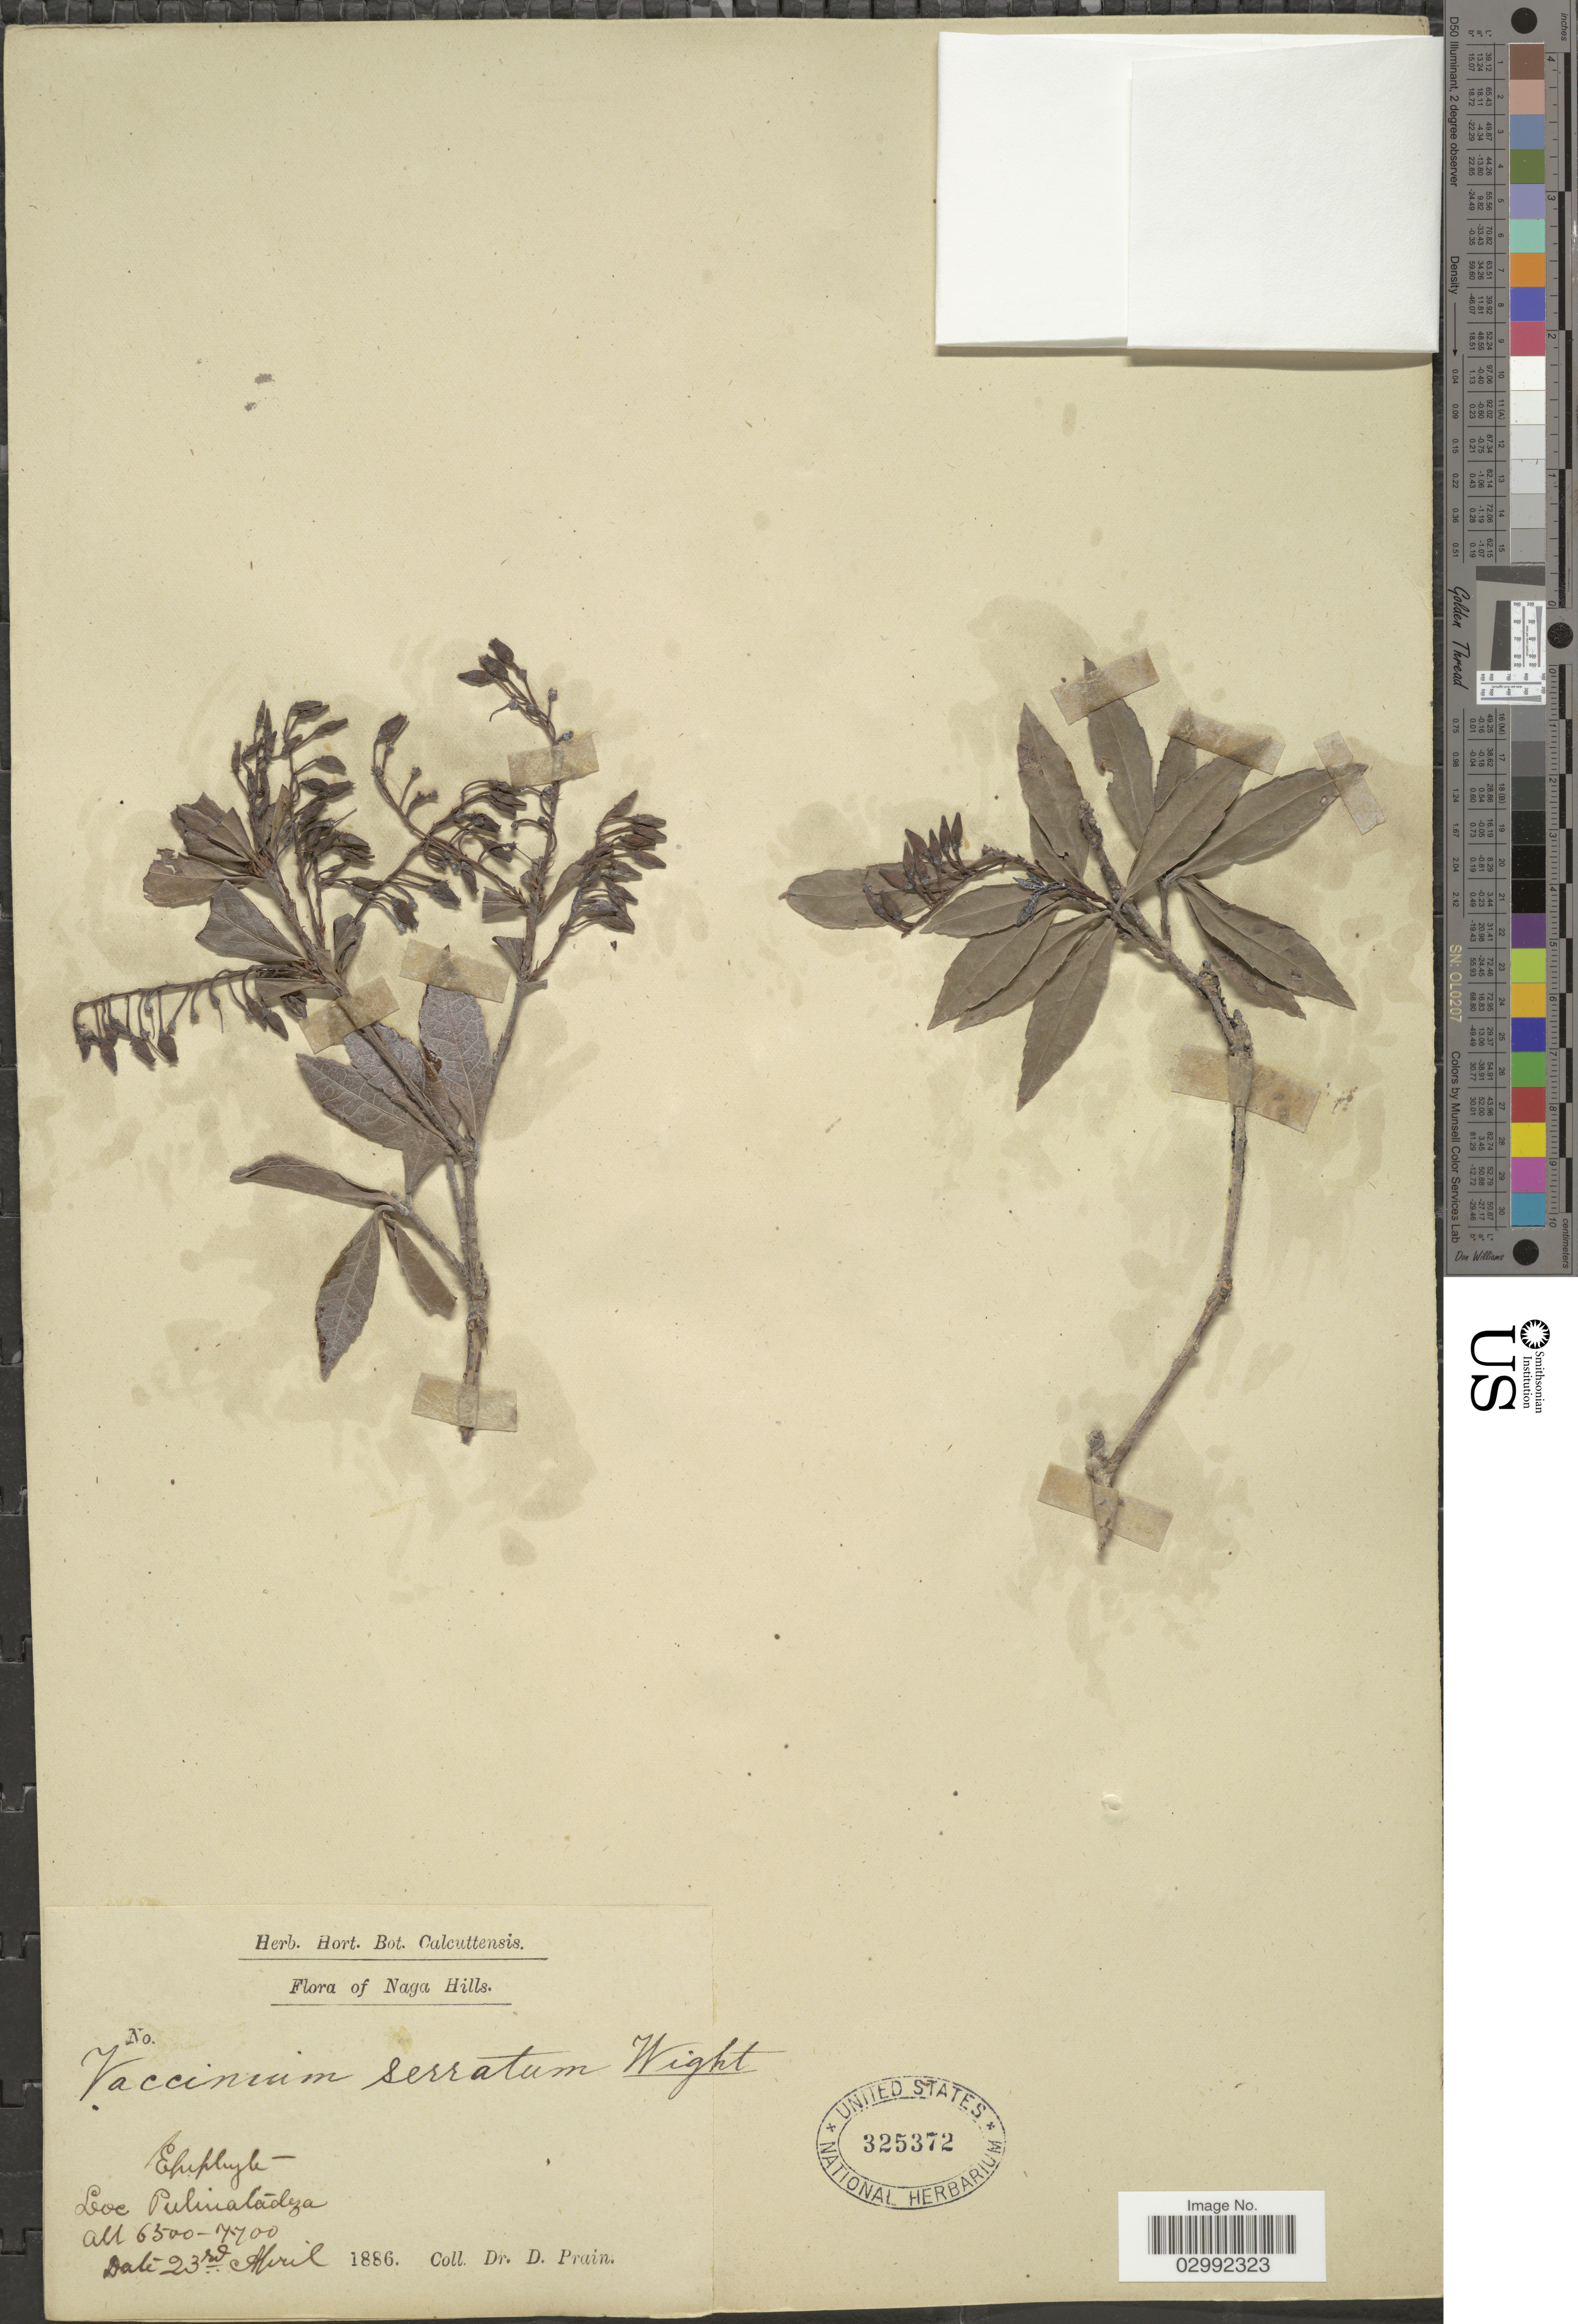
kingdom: Plantae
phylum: Tracheophyta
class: Magnoliopsida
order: Ericales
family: Ericaceae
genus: Vaccinium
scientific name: Vaccinium vacciniaceum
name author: (Roxb.) Sleumer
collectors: D. Prain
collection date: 1886-04-23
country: India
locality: Naga Hills. Pulinabadza.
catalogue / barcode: US 325372